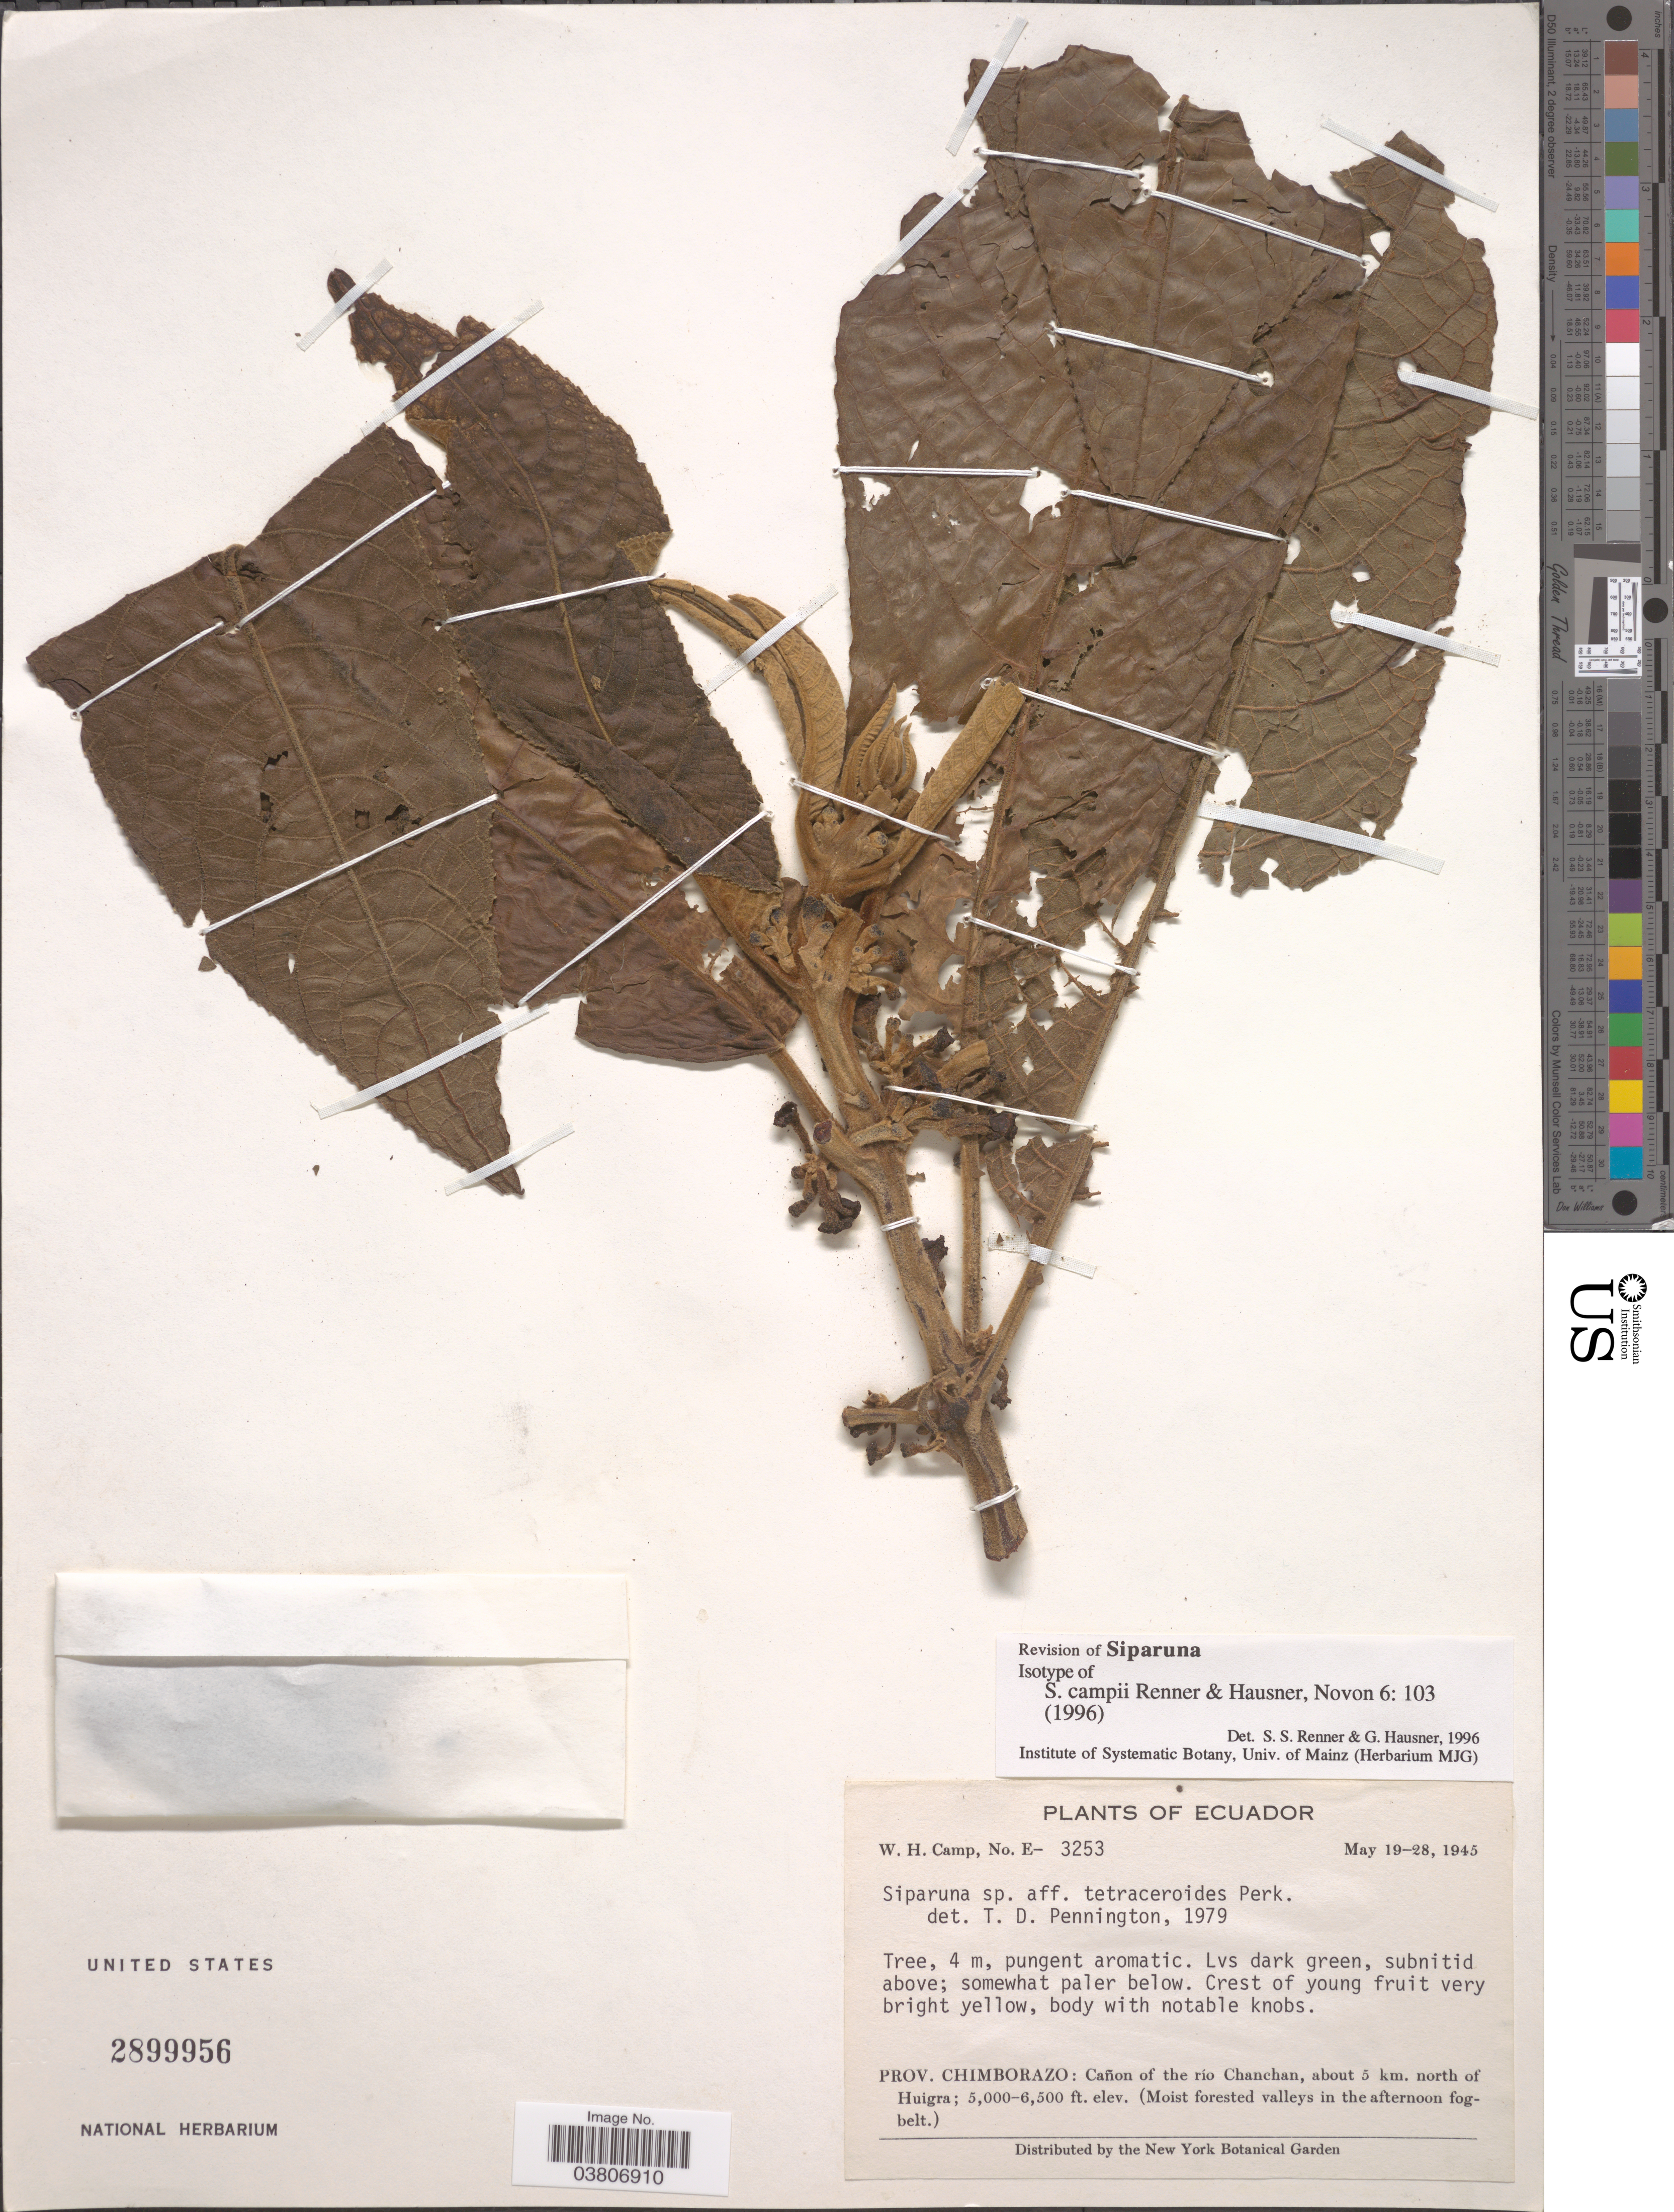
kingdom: Plantae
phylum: Tracheophyta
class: Magnoliopsida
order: Laurales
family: Siparunaceae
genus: Siparuna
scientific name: Siparuna campii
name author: S.S. Renner & Hausner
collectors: W. H. Camp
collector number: E-3253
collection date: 1945-05-19/1945-05-28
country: Ecuador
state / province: Chimborazo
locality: Cañon of the río Chanchan, about 5 km. north of Huigra.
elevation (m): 1524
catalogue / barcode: US 2899956